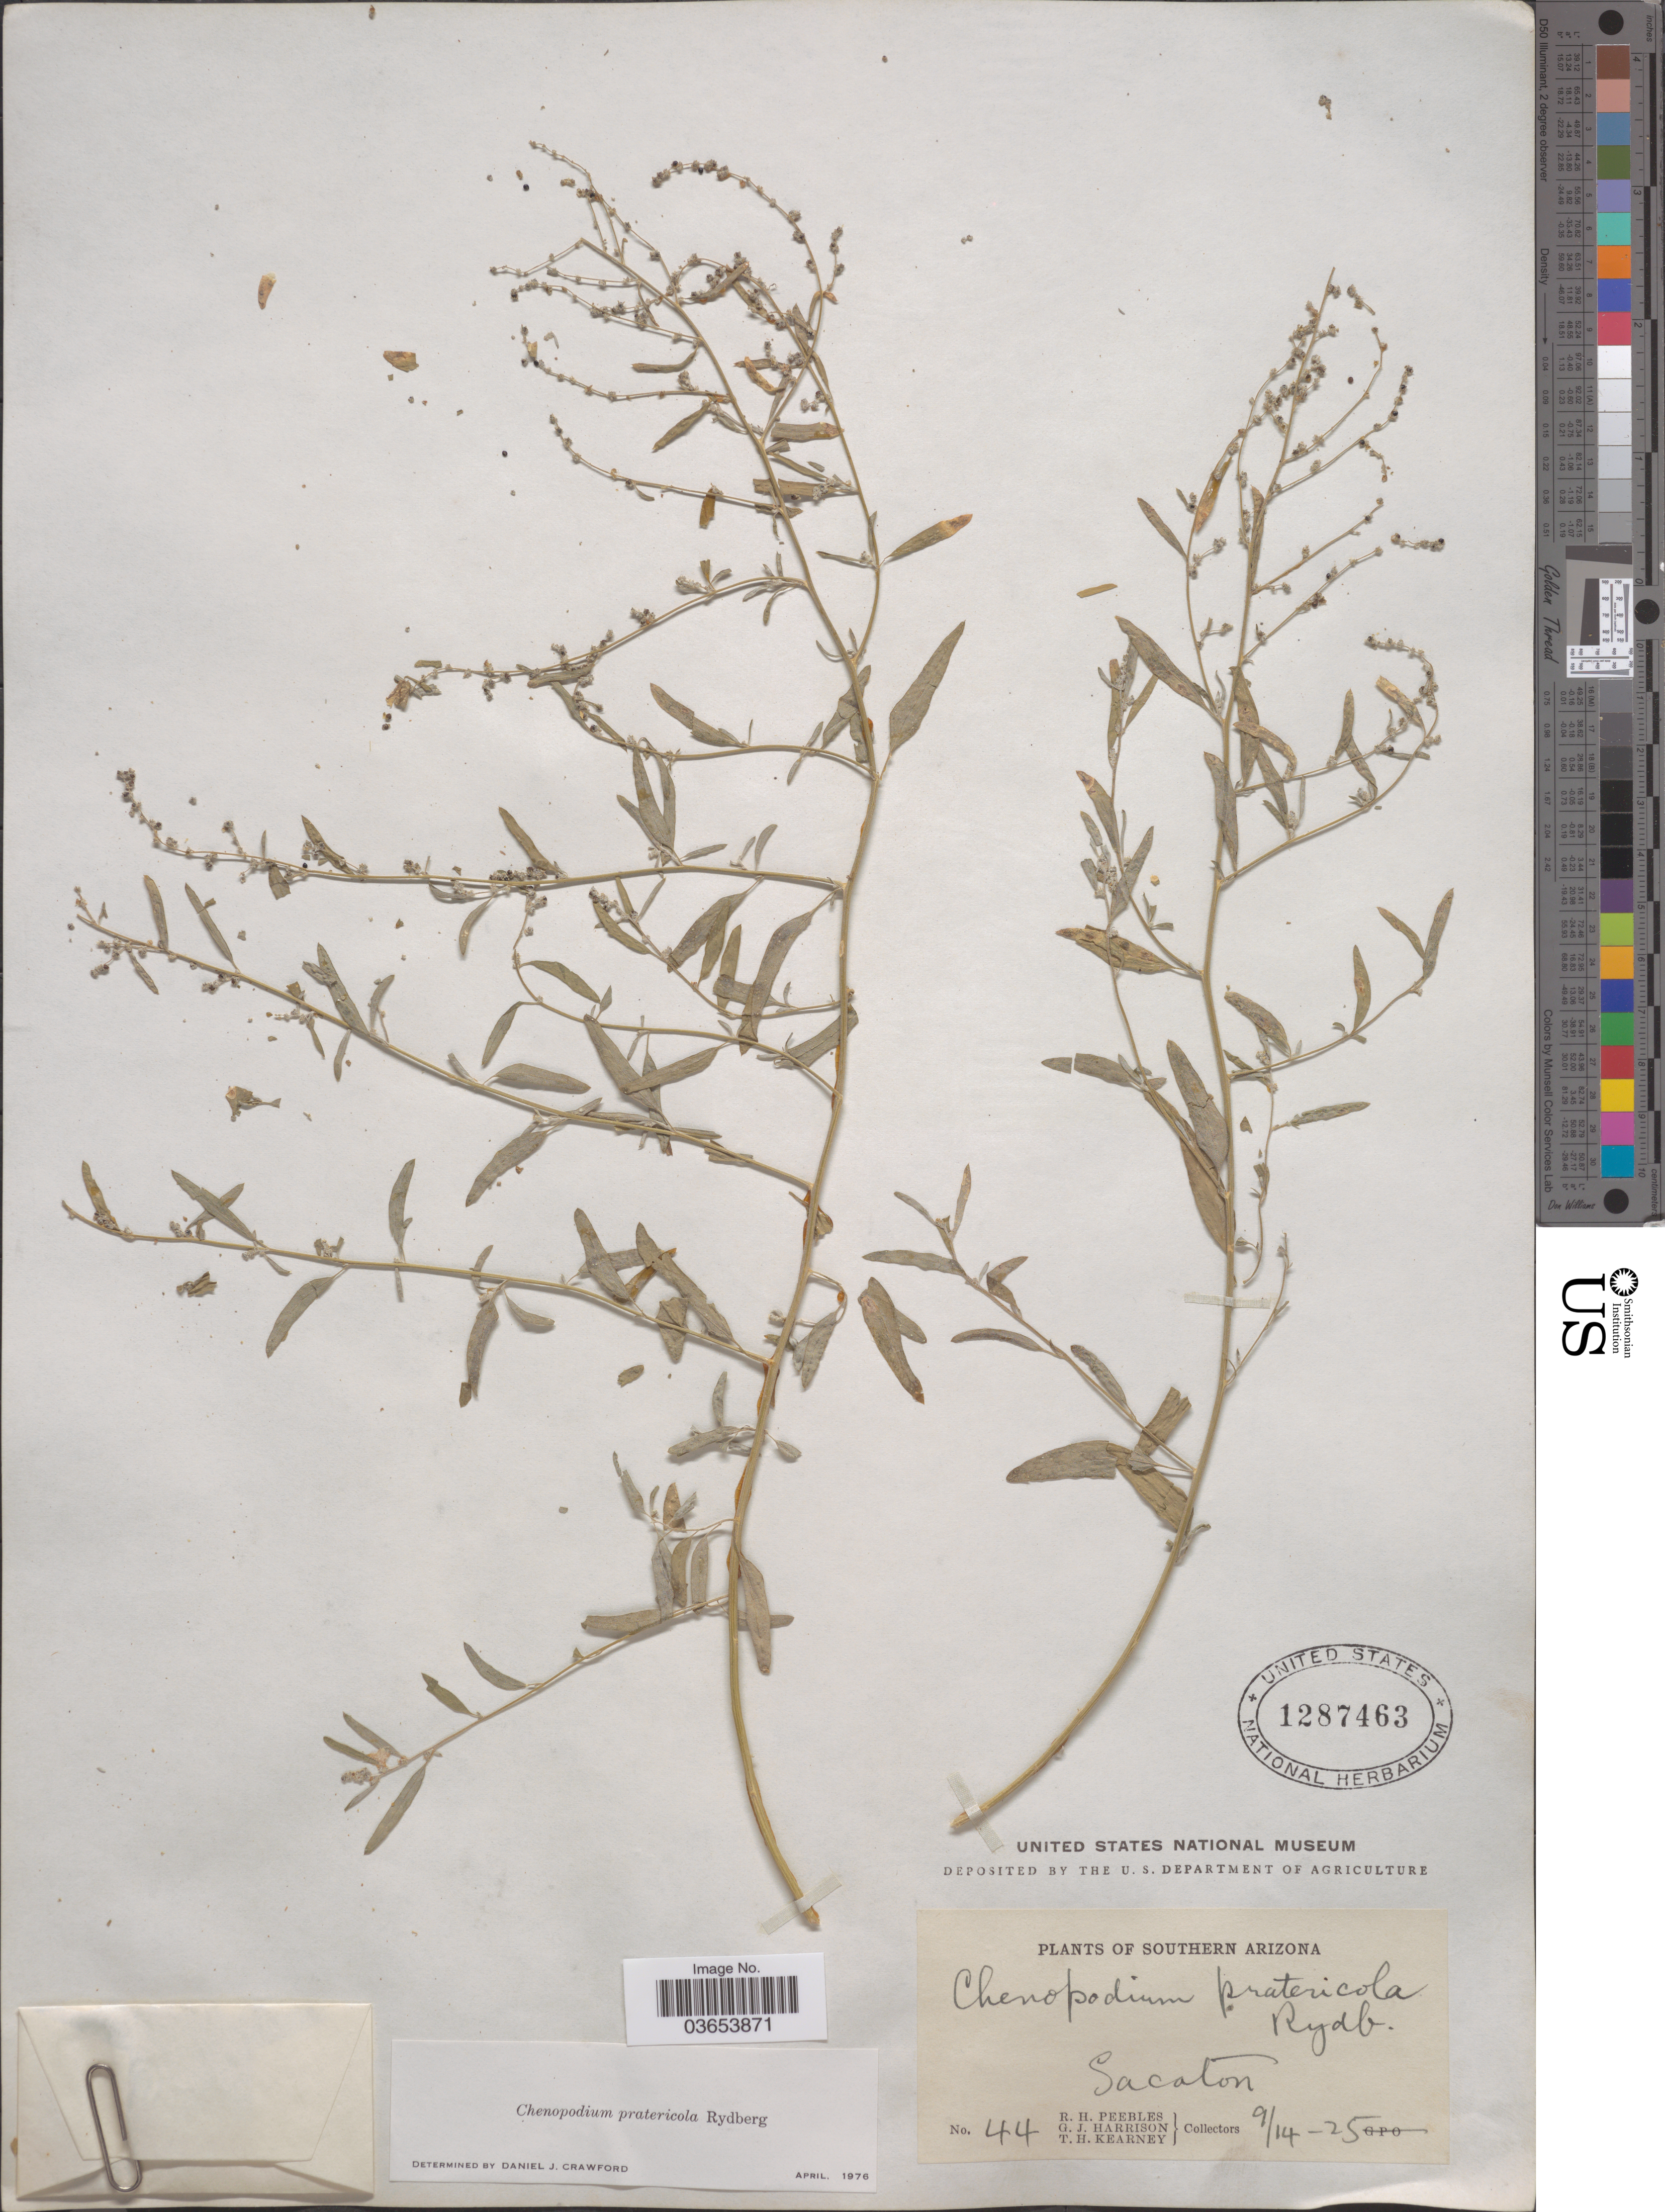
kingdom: Plantae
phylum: Tracheophyta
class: Magnoliopsida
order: Caryophyllales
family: Amaranthaceae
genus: Chenopodium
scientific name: Chenopodium pratericola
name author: Rydb.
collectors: R. H. Peebles, G. J. Harrison & T. H. Kearney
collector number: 44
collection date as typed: Transcribed d/m/y: 14/9/25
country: United States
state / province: Arizona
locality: Southern Arizona. Sacaton.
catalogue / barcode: US 1287463